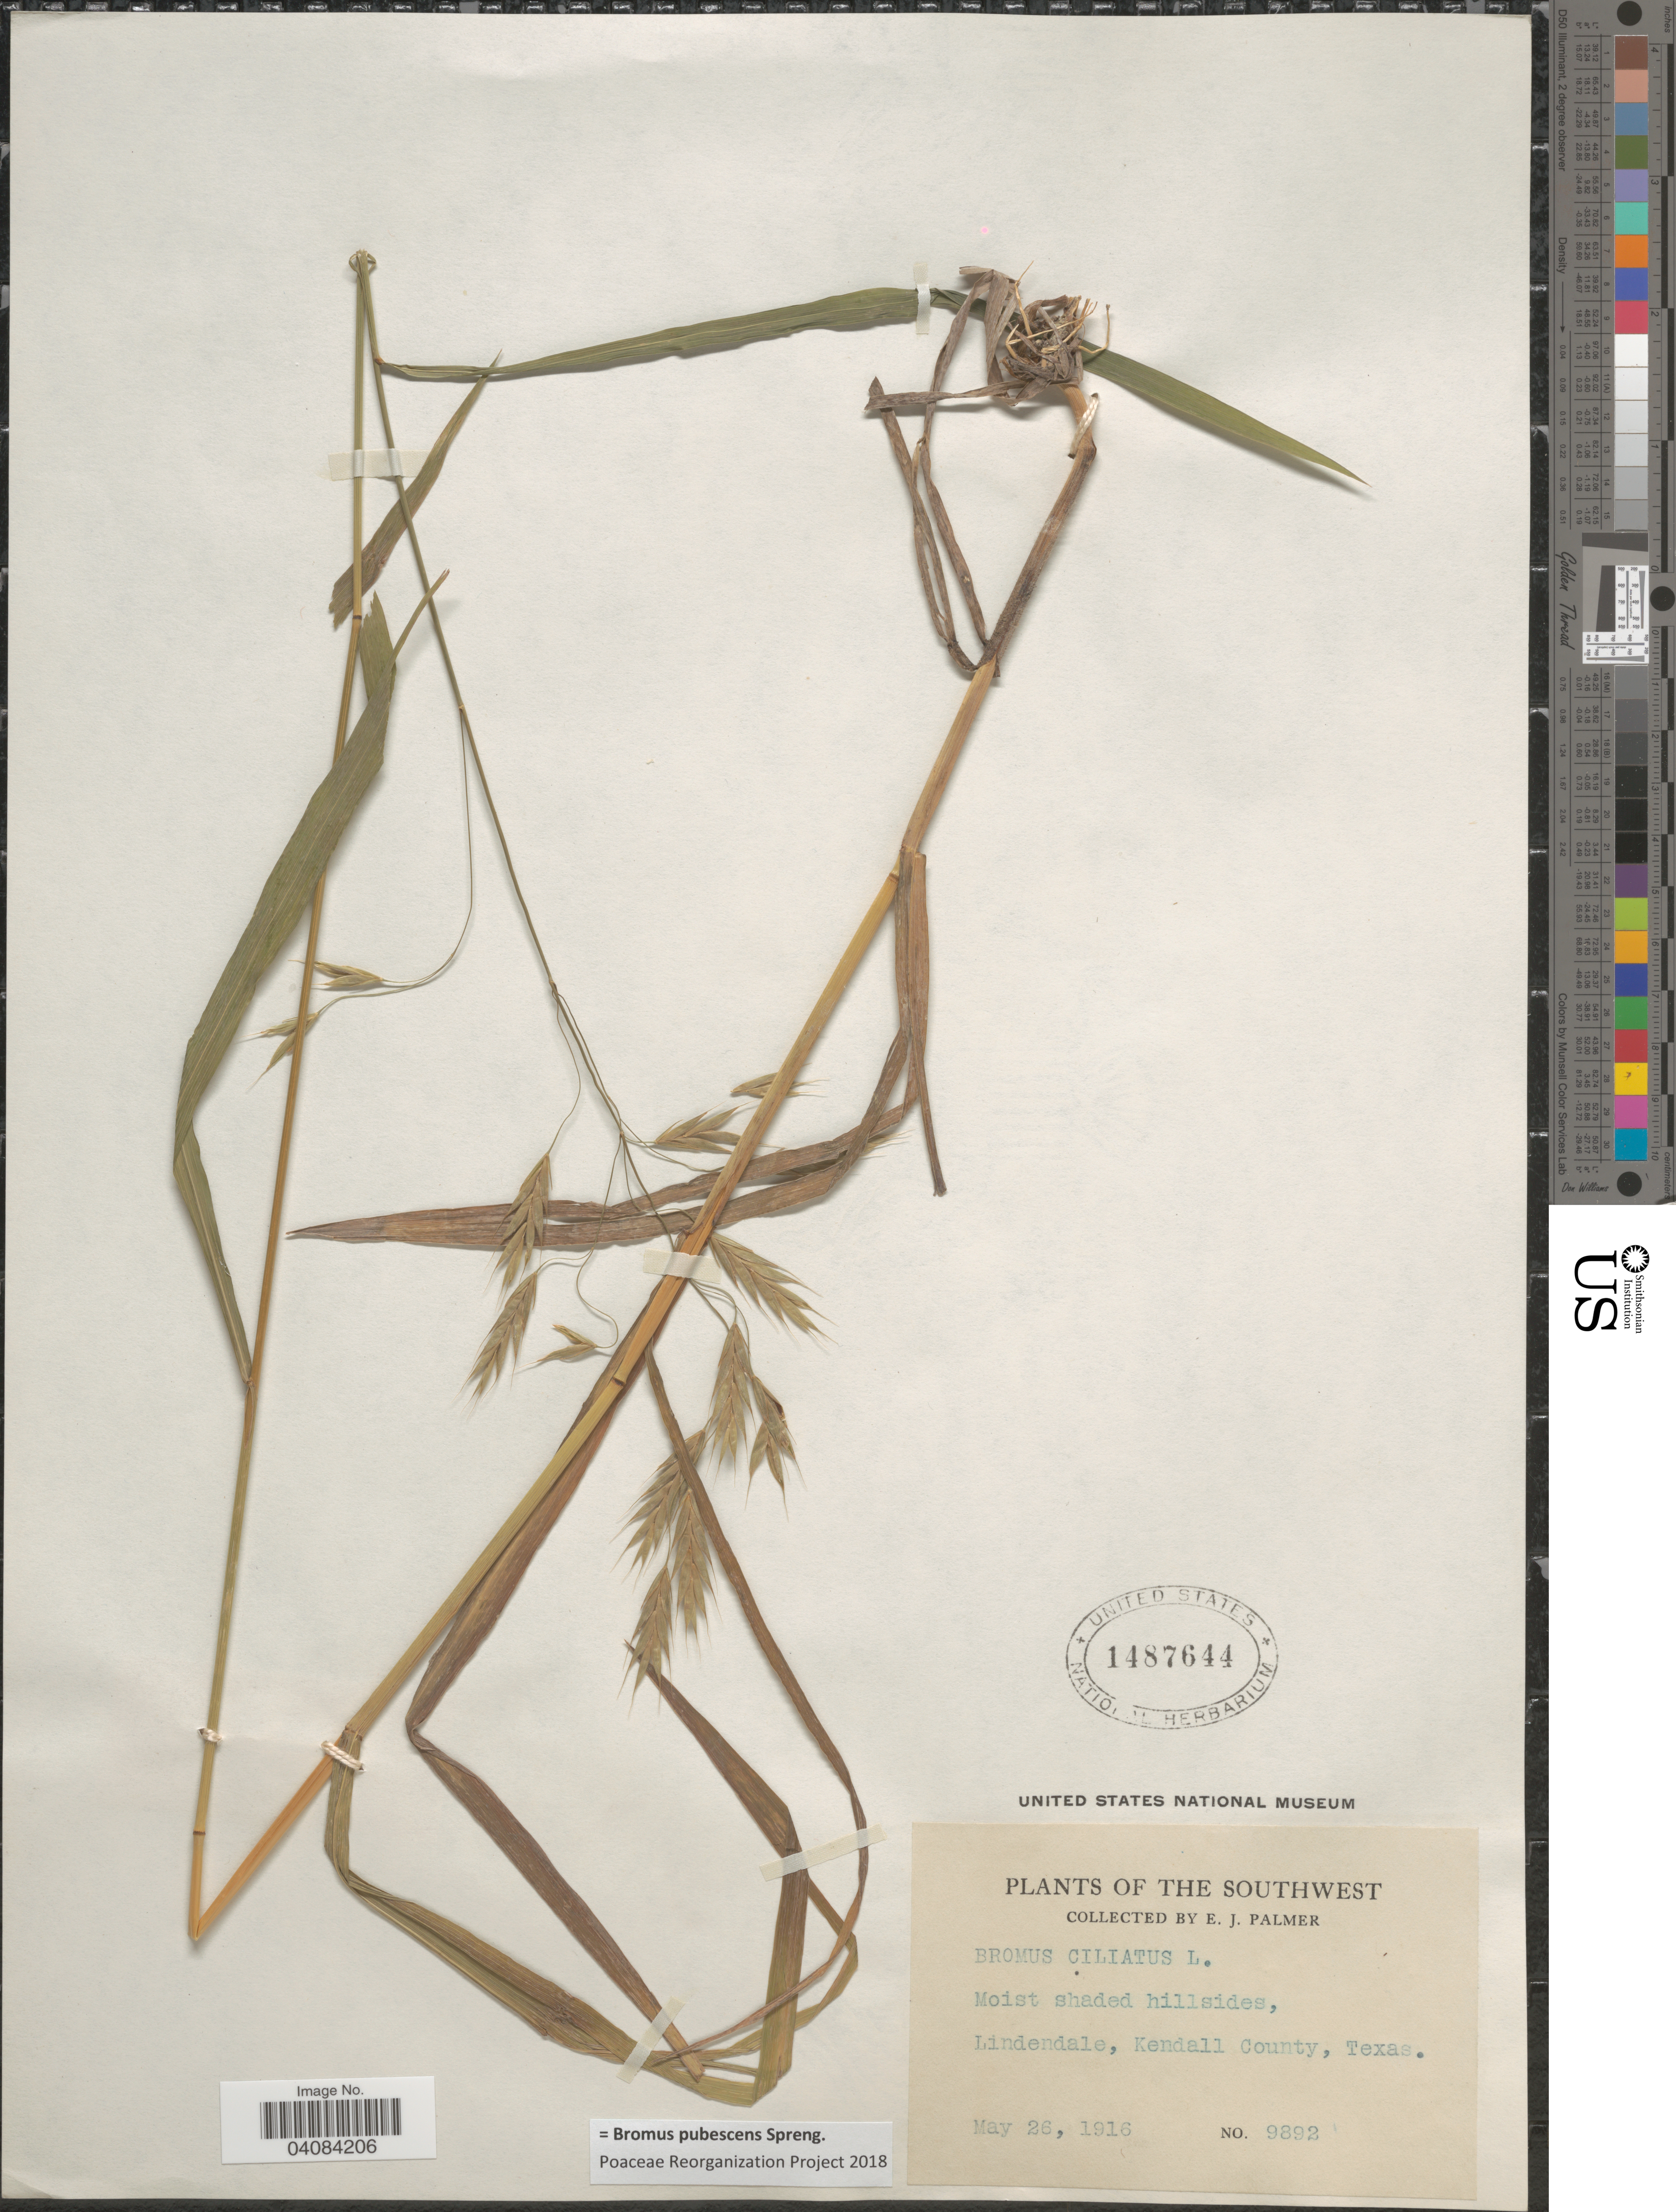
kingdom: Plantae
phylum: Tracheophyta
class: Liliopsida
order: Poales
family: Poaceae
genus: Bromus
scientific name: Bromus pubescens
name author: Muhl. ex Willd.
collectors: E. J. Palmer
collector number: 9892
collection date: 1916-05-26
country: United States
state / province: Texas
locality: The Southwest. Lindendale, Kendall County.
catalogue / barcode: US 1487644